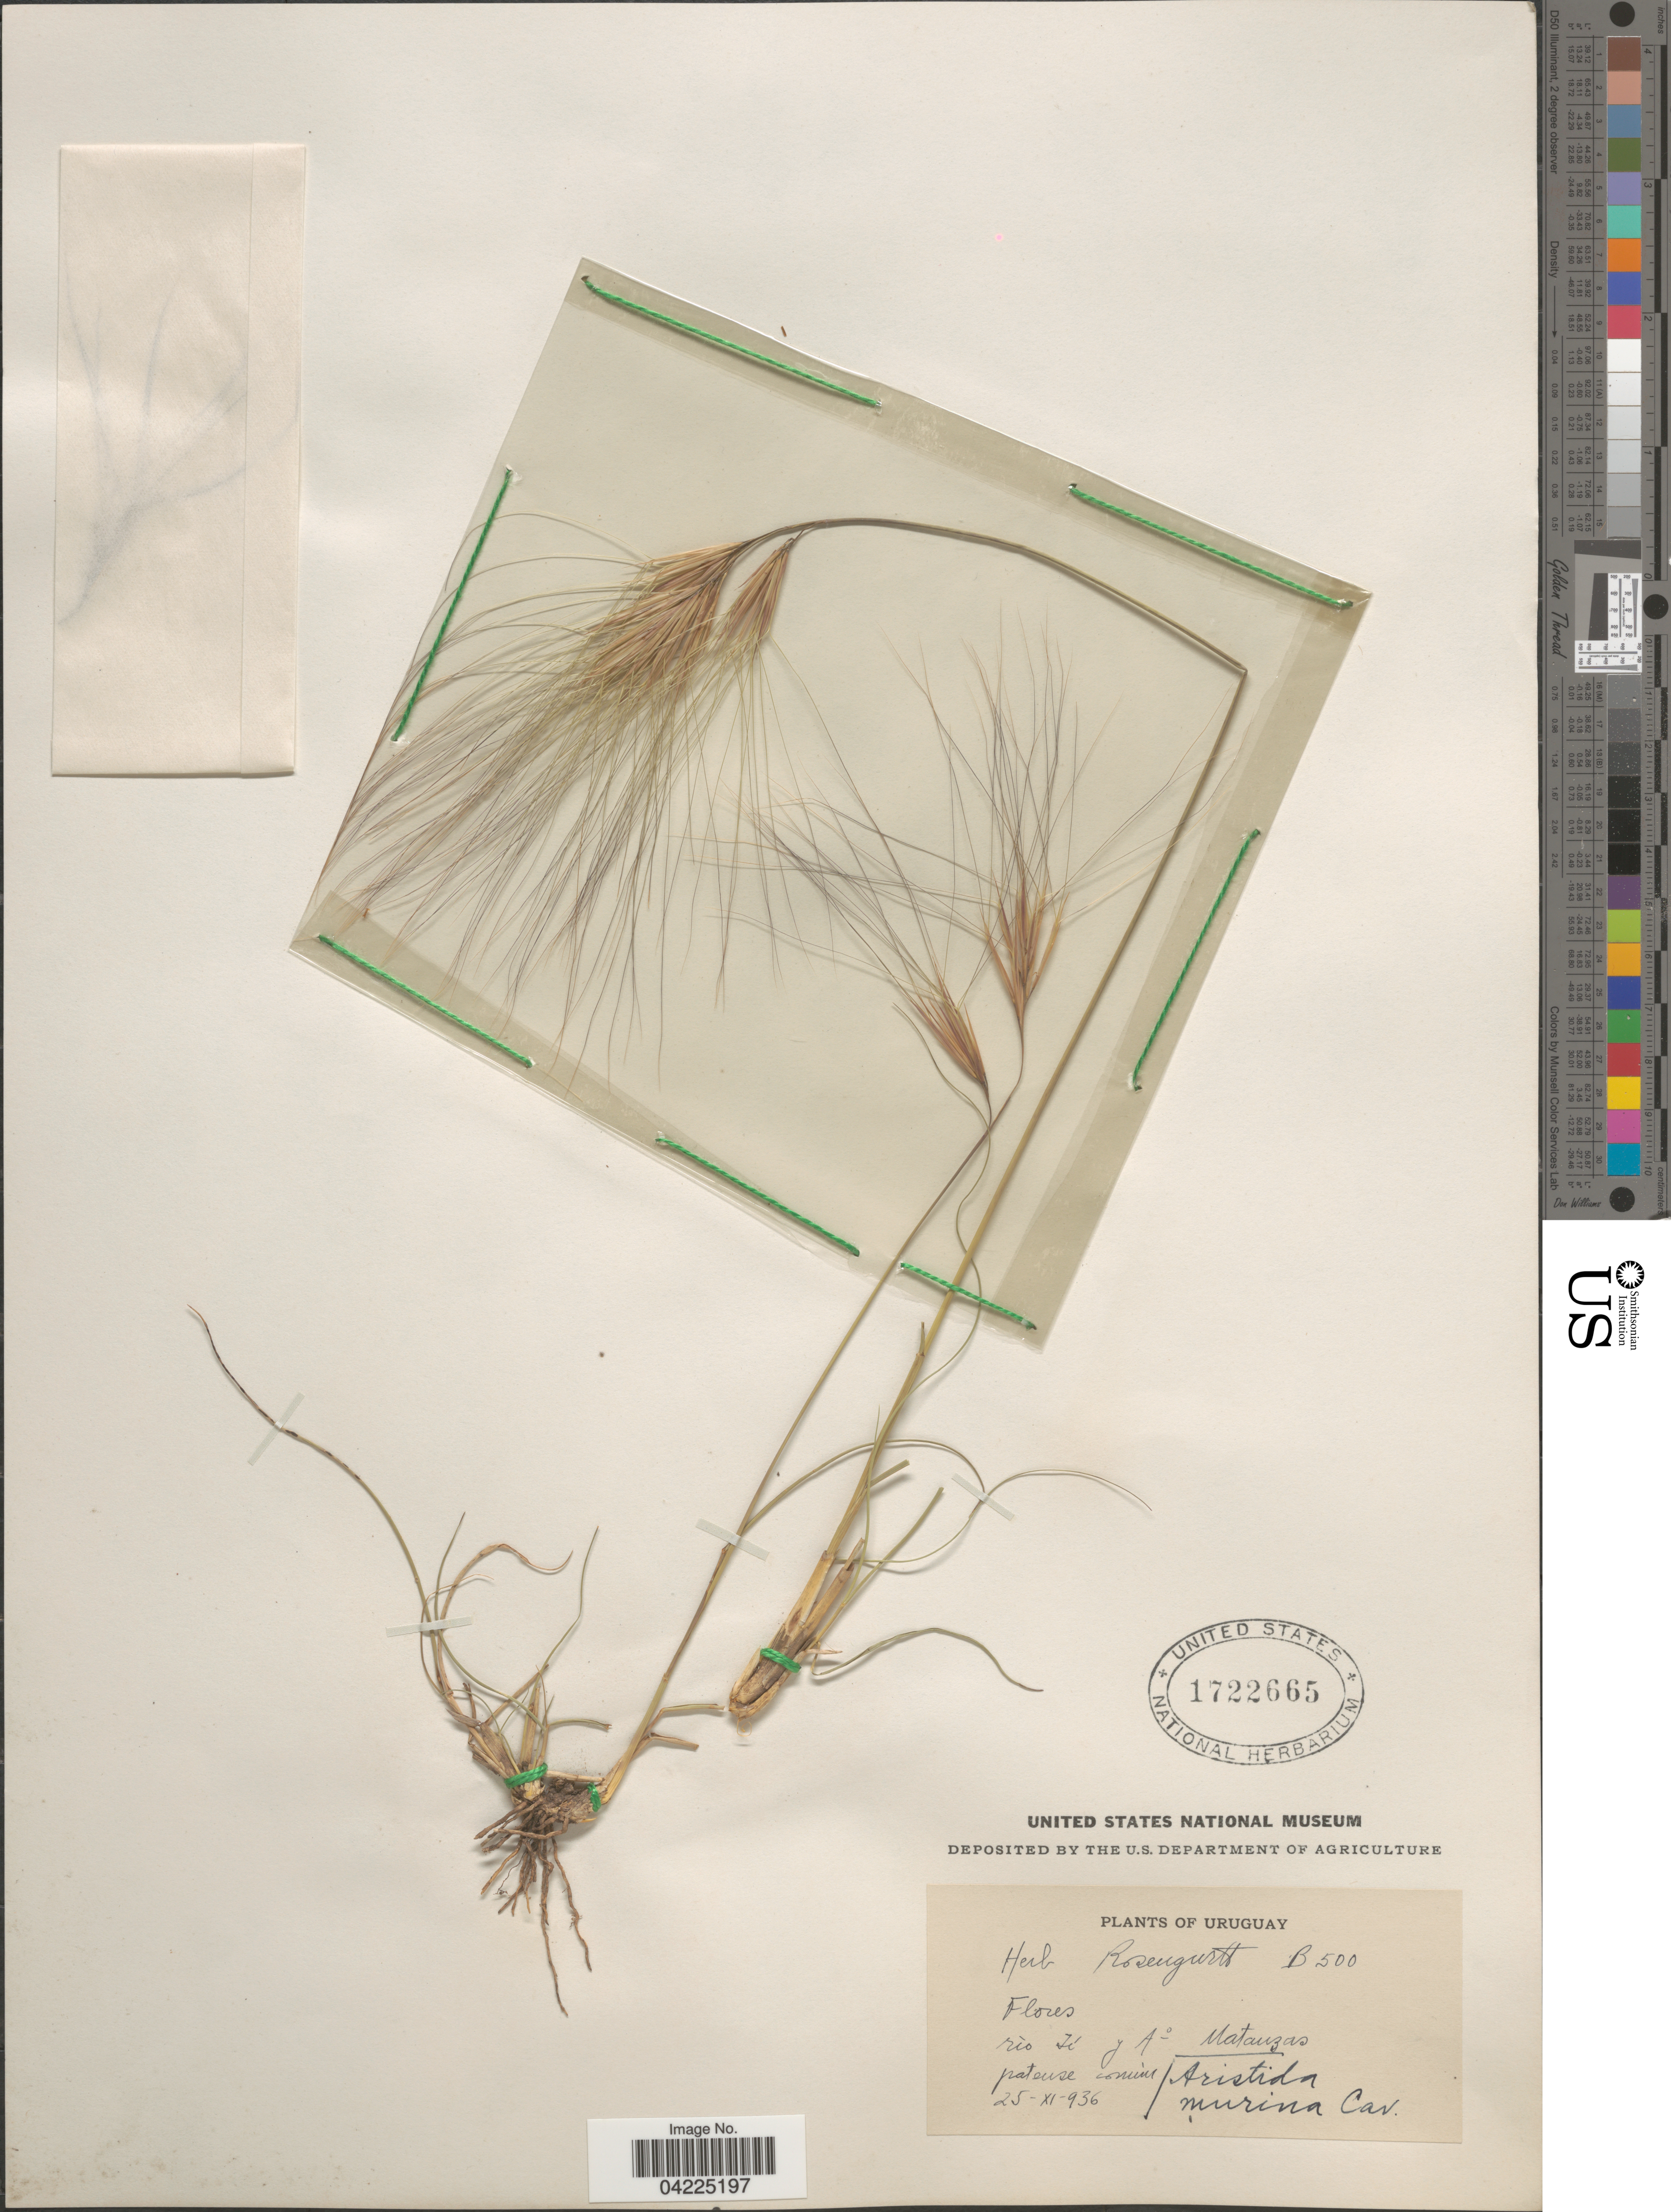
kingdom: Plantae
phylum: Tracheophyta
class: Liliopsida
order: Poales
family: Poaceae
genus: Aristida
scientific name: Aristida murina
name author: Cav.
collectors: ex herb. Rosengurtt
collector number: B500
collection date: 1936-11-25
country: Cuba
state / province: Matanzas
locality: Rio Te y Ao Matanzas.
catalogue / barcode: US 1722665